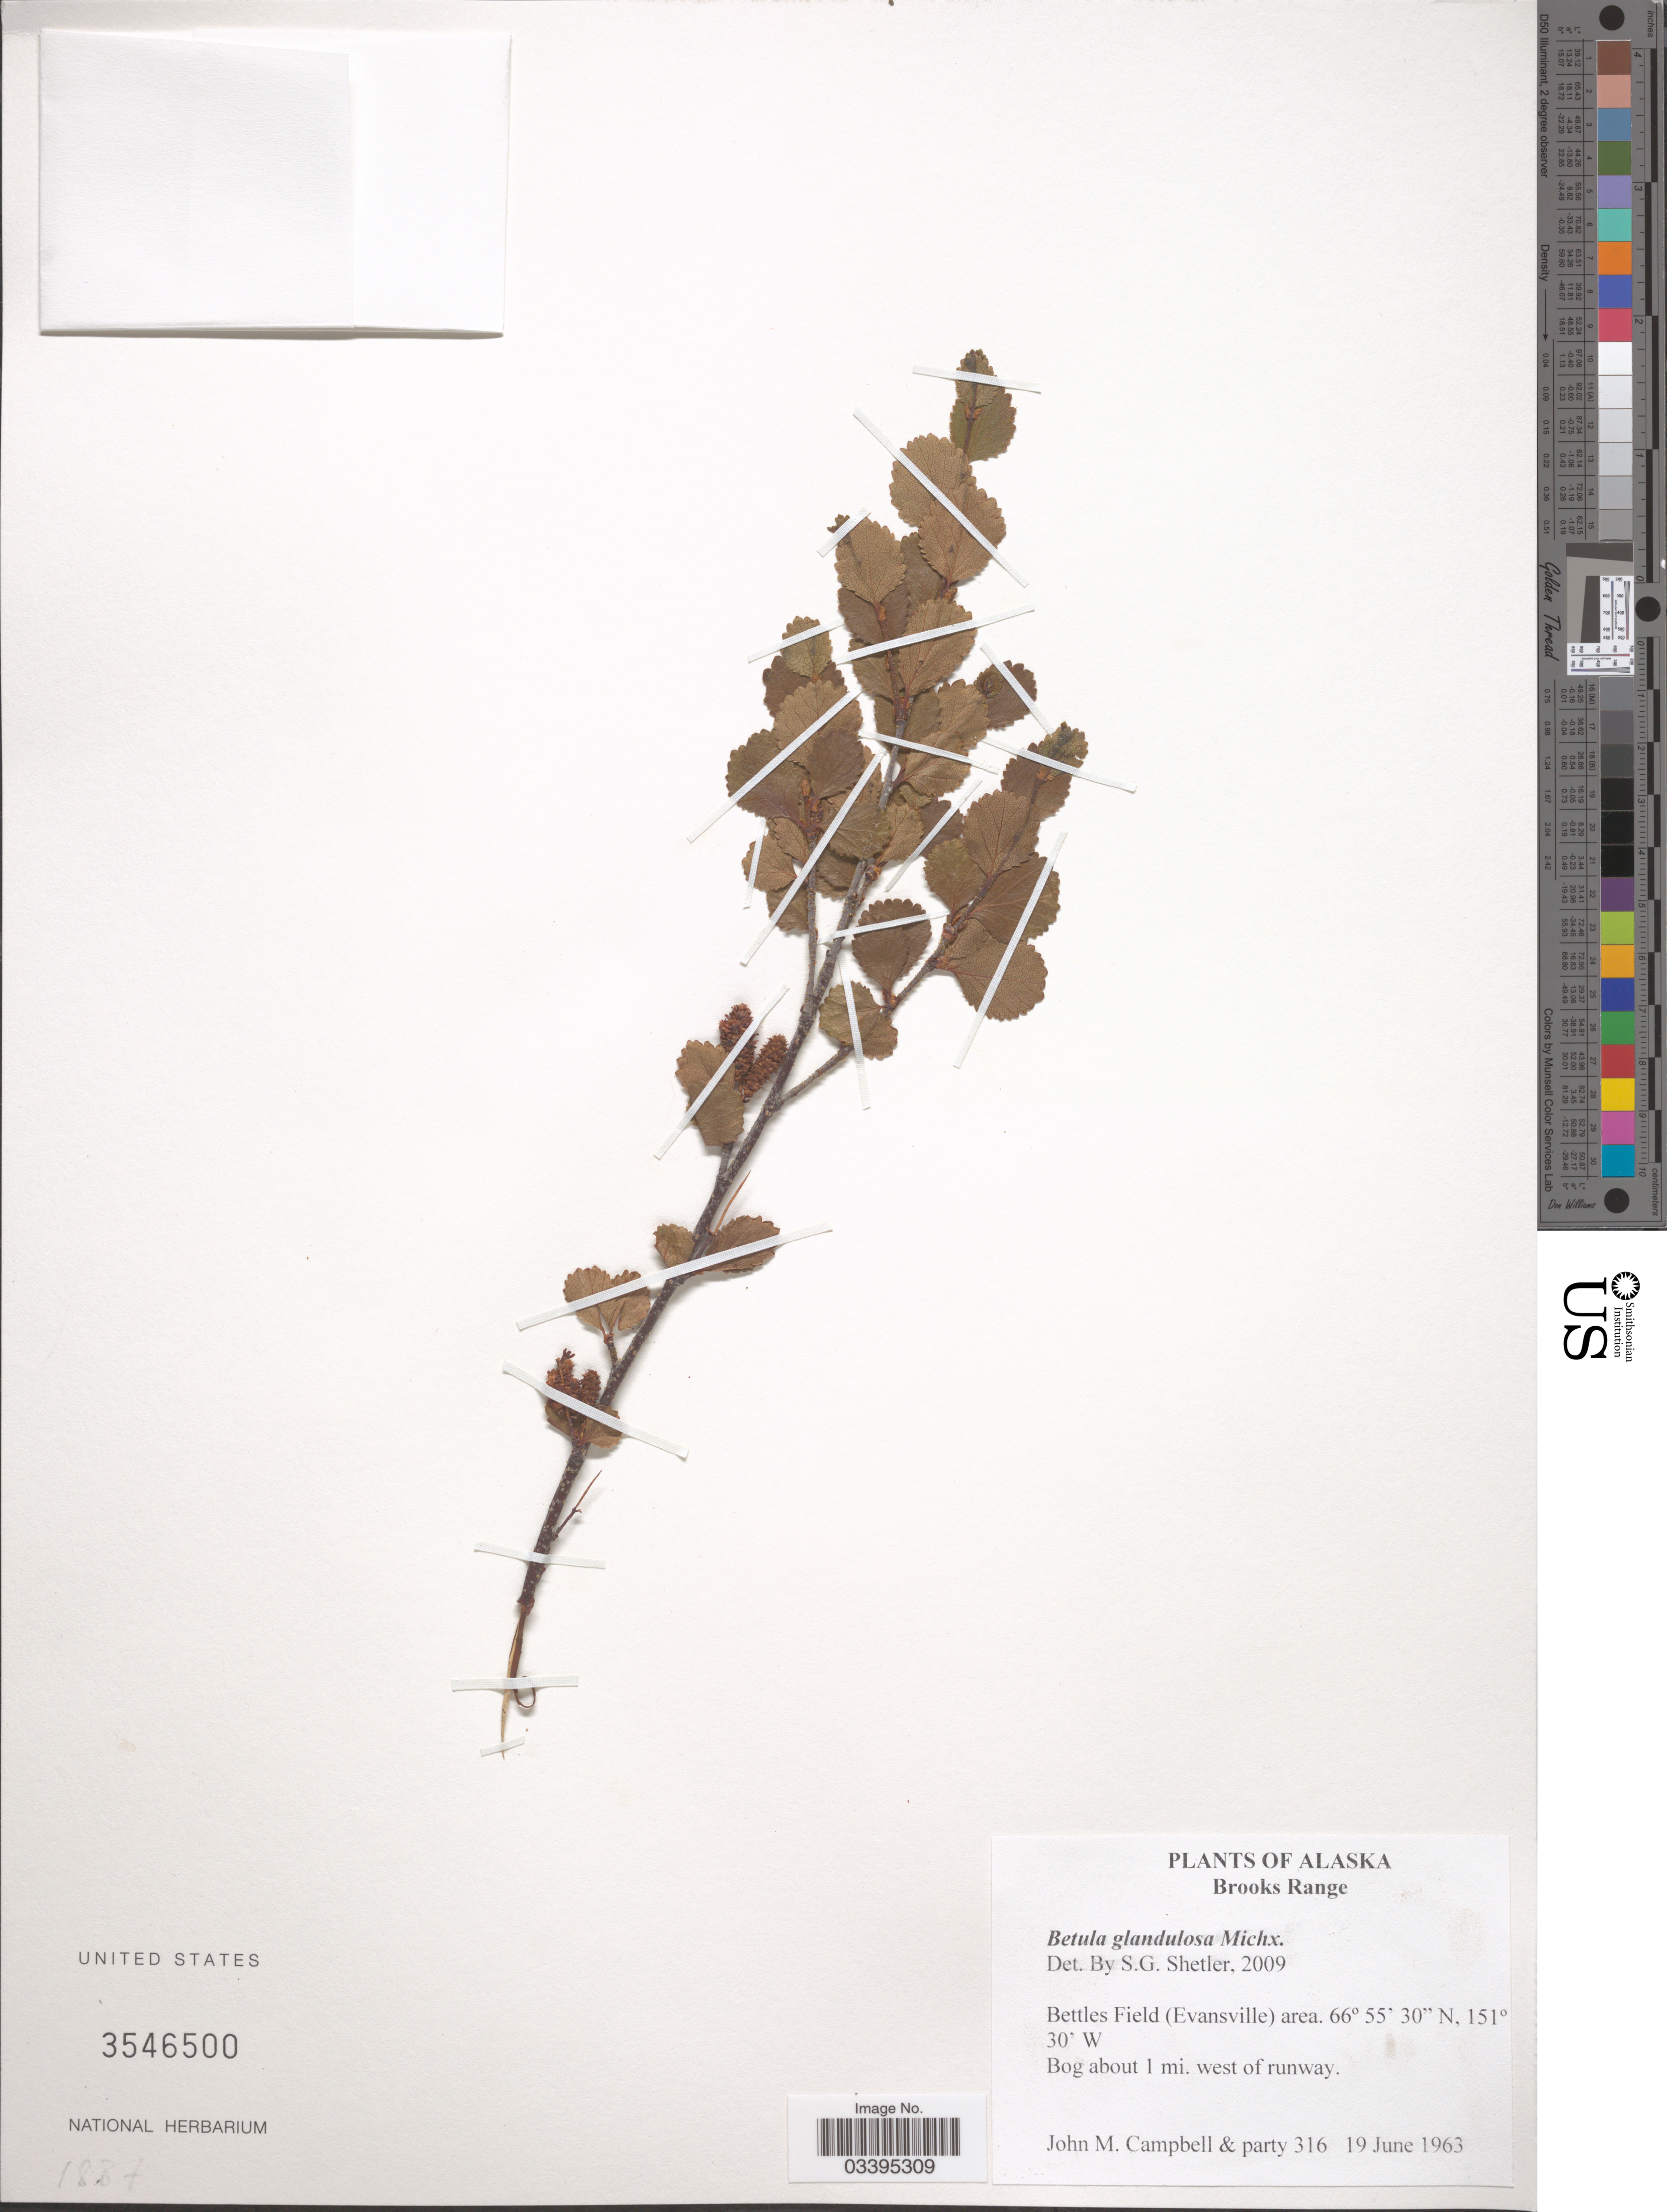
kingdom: Plantae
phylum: Tracheophyta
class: Magnoliopsida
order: Fagales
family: Betulaceae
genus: Betula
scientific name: Betula glandulosa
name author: Michx.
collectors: J. Campbell & et al.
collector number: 316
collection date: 1963-06-19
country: United States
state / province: Alaska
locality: Brooks Range. Bettles Field (Evansville) area. Bog about 1 mi. west of runway.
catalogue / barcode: US 3546500